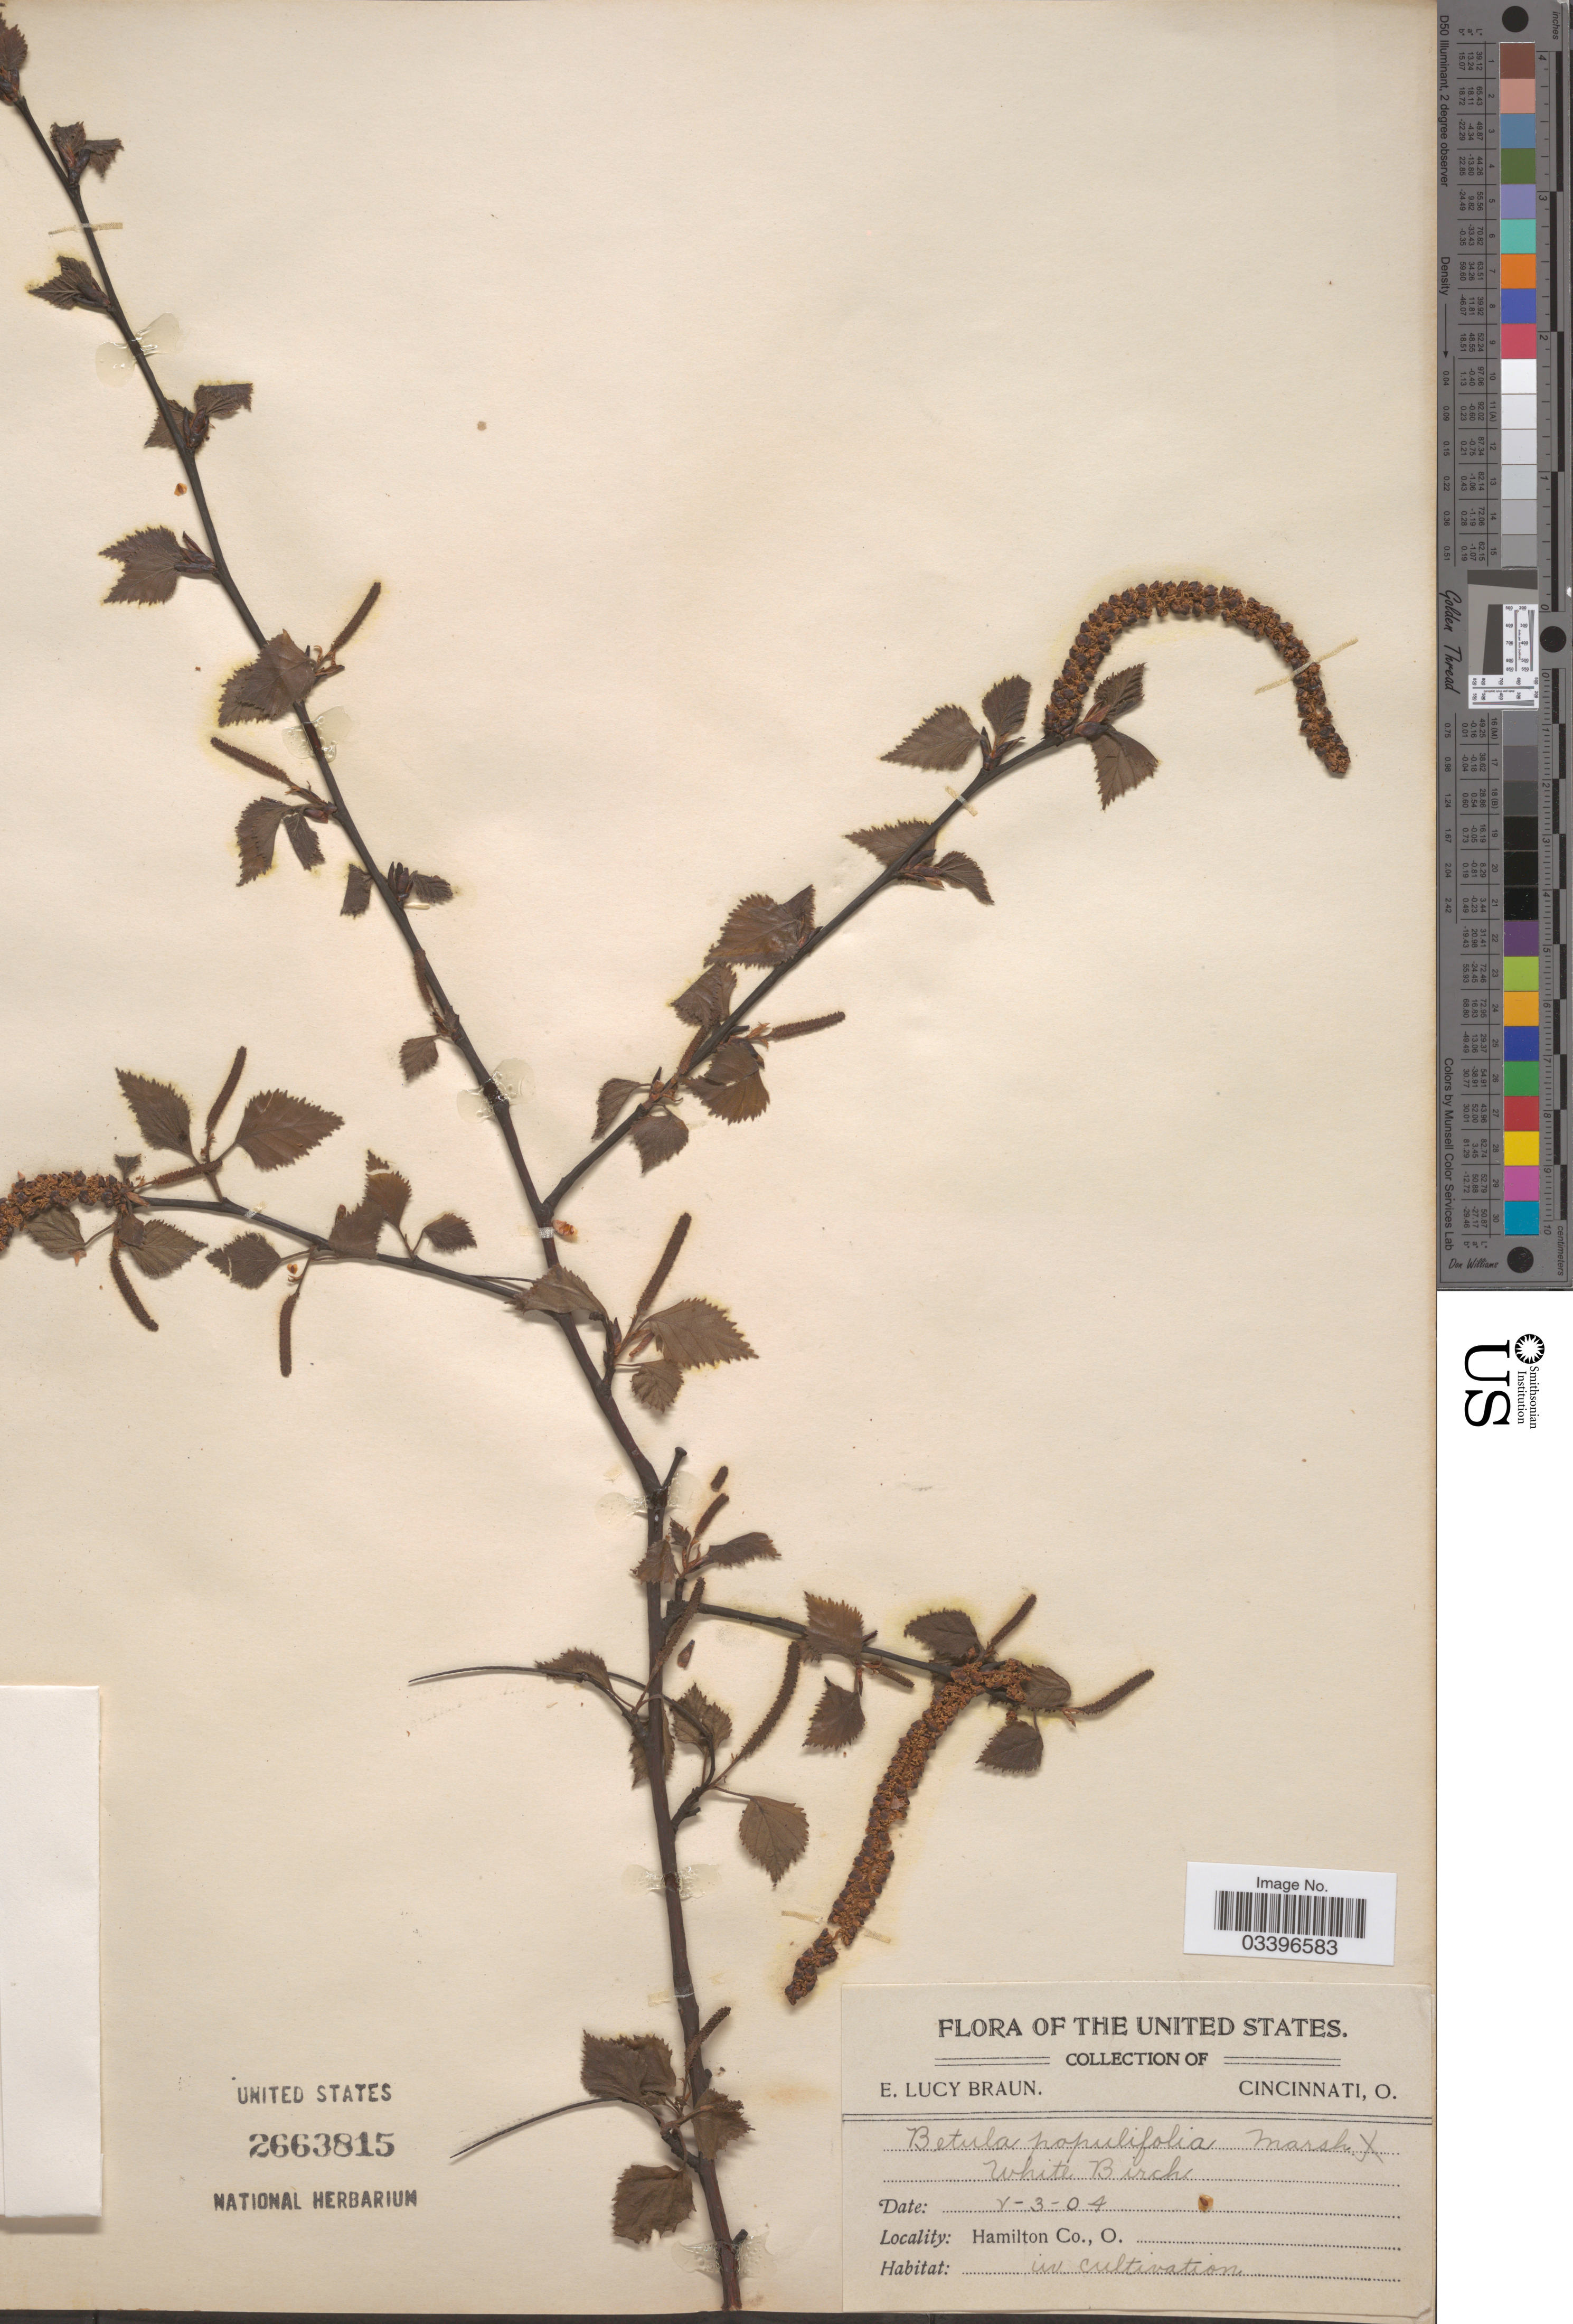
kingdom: Plantae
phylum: Tracheophyta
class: Magnoliopsida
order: Fagales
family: Betulaceae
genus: Betula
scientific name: Betula populifolia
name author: Marshall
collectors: E. L. Braun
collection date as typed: Transcribed d/m/y: 3/5/4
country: United States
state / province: Ohio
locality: Hamilton Co. In cultivation.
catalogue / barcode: US 2663815